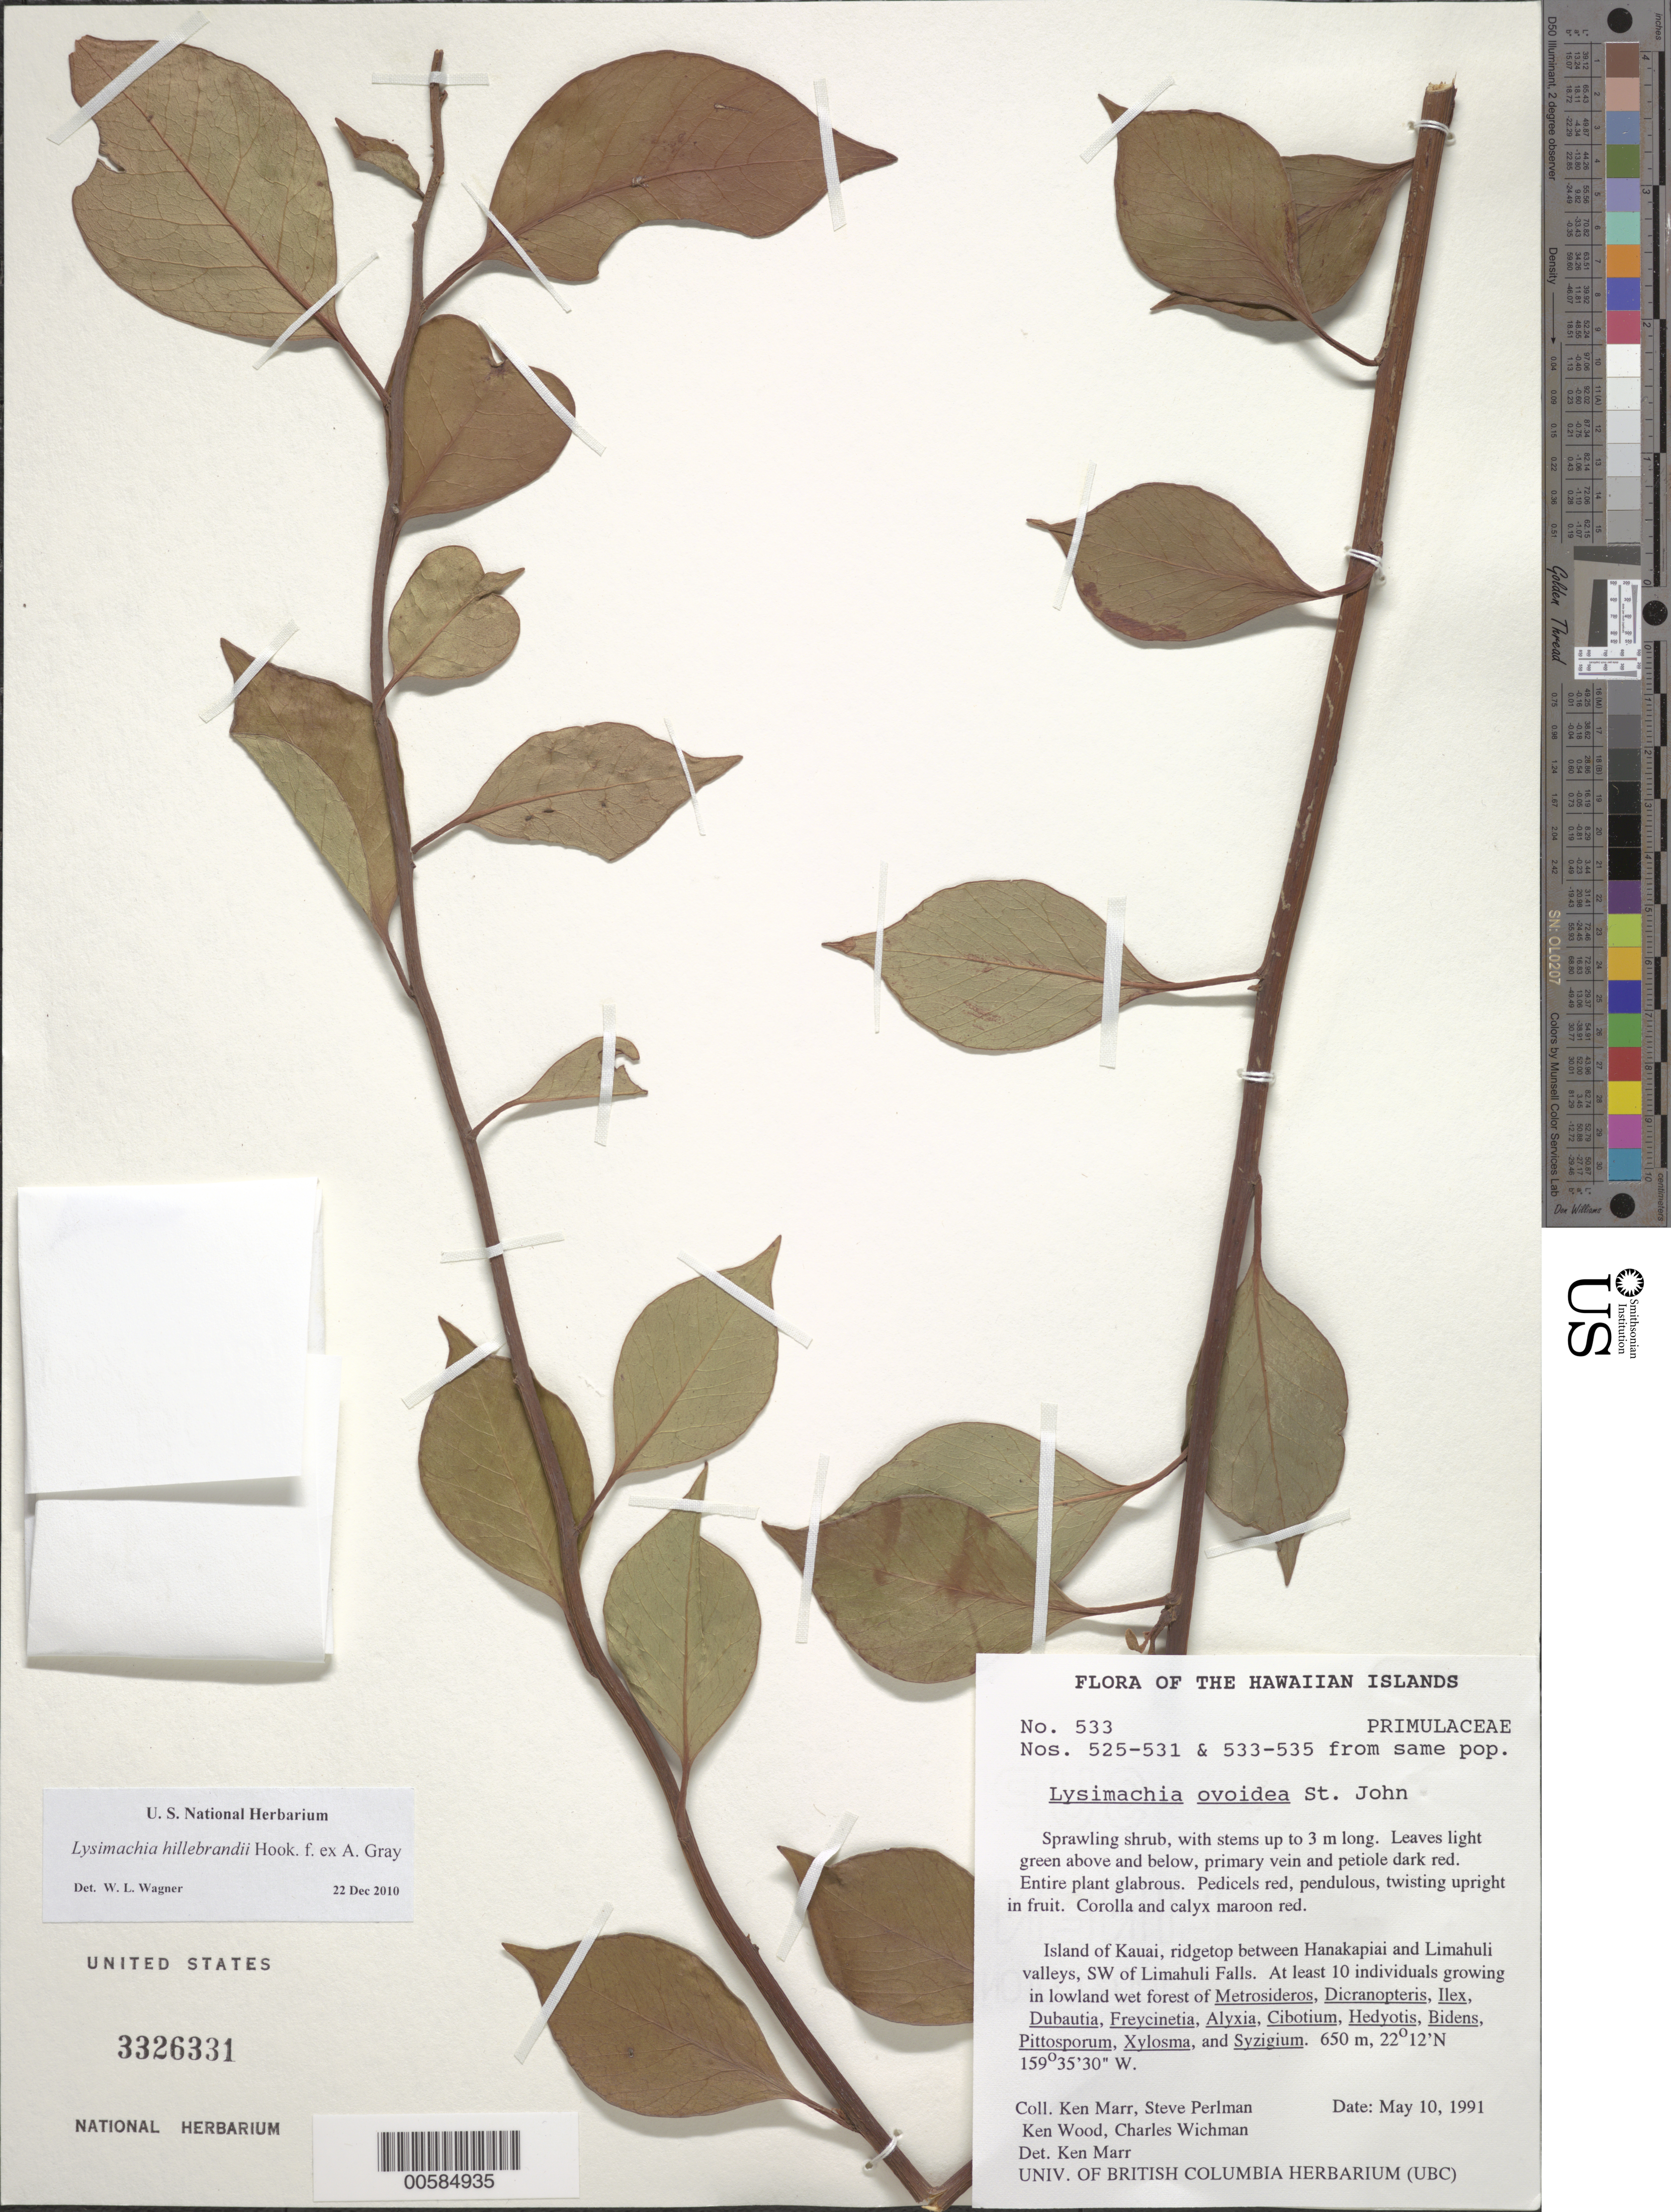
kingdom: Plantae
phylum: Tracheophyta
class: Magnoliopsida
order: Ericales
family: Primulaceae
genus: Lysimachia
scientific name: Lysimachia hillebrandii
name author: Hook. f. ex A. Gray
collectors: K. Marr, S. P. Perlman, K. Wood & C. Wichman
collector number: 533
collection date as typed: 10 May 1991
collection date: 1991-05-10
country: United States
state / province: Hawaii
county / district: Kauai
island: Kaua'i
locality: Ridgetop between Hanakapiai and Limahuli valleys, SW of Limahuli Falls.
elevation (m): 650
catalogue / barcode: US 3326331